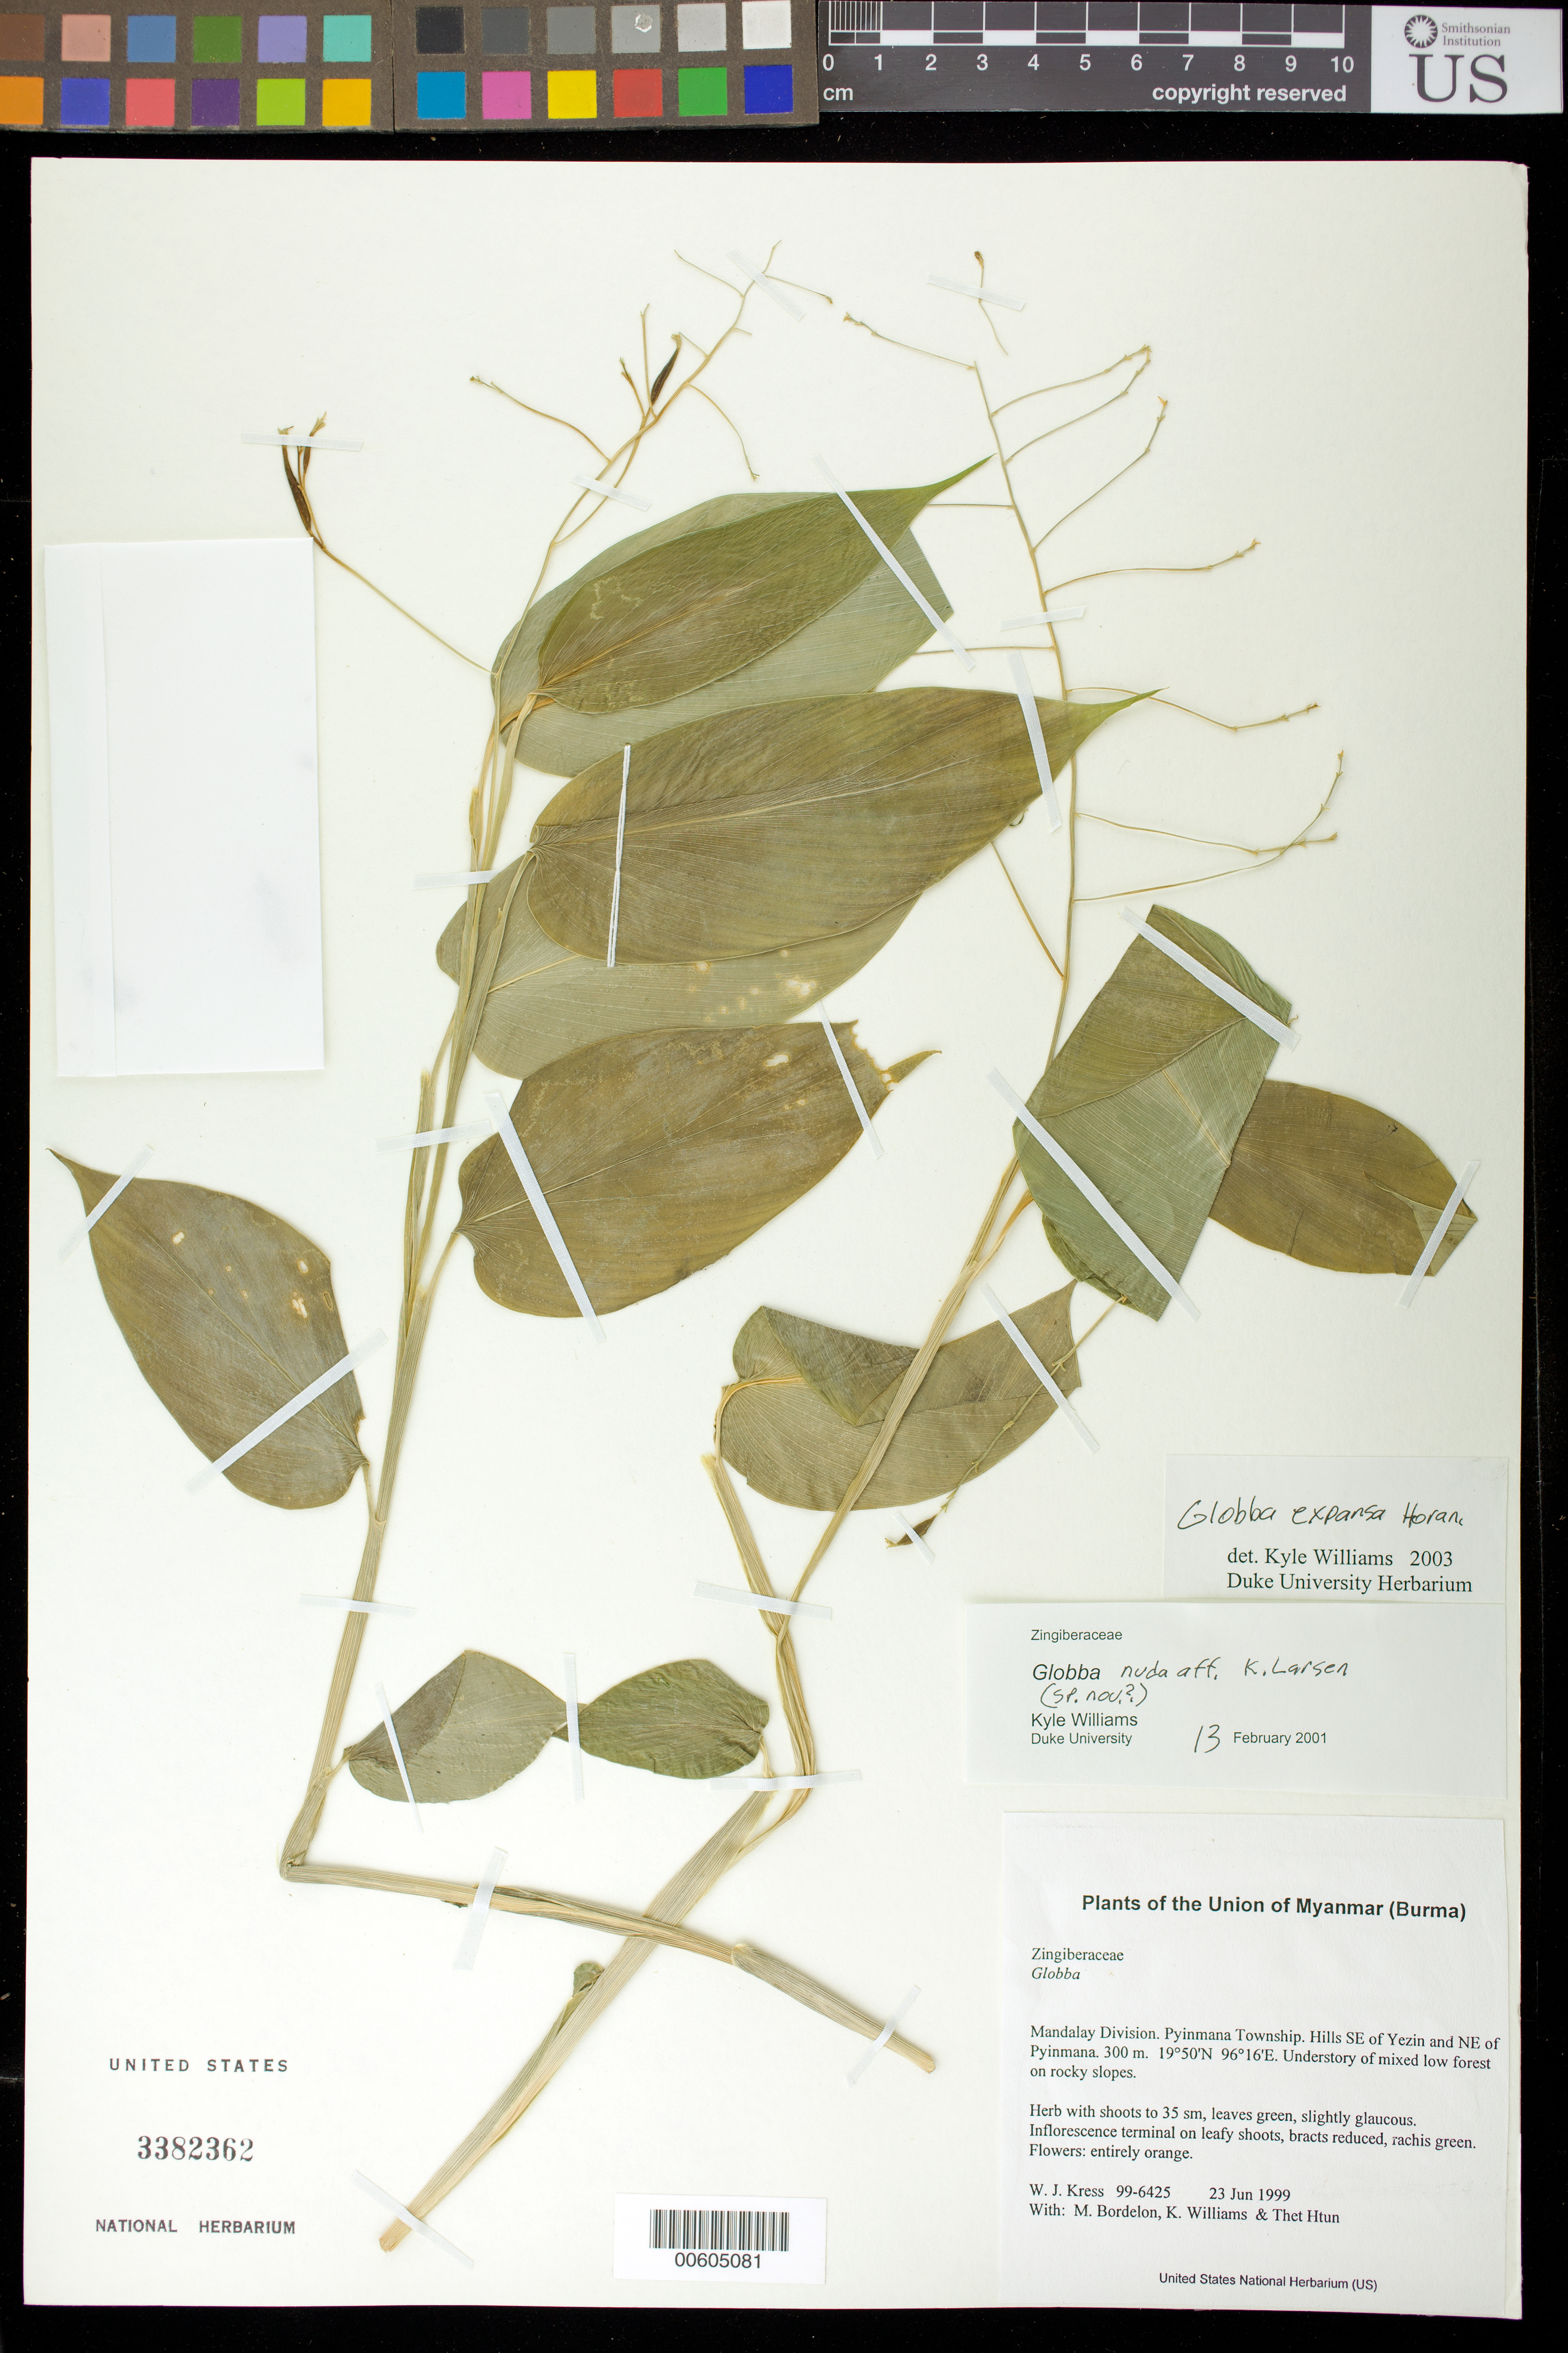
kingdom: Plantae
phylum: Tracheophyta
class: Liliopsida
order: Zingiberales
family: Zingiberaceae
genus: Globba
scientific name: Globba expansa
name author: Wall.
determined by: Williams, K. J.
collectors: W. J. Kress, M. Bordelon, K. J. Williams & Thet Htun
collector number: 99-6425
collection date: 1999-06-23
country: Myanmar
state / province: Mandalay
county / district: Pyinmana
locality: Hills SE of Yezin and NE of Pyinmana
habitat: Understory of mixed low forest on rocky slopes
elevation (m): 300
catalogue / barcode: US 3382362